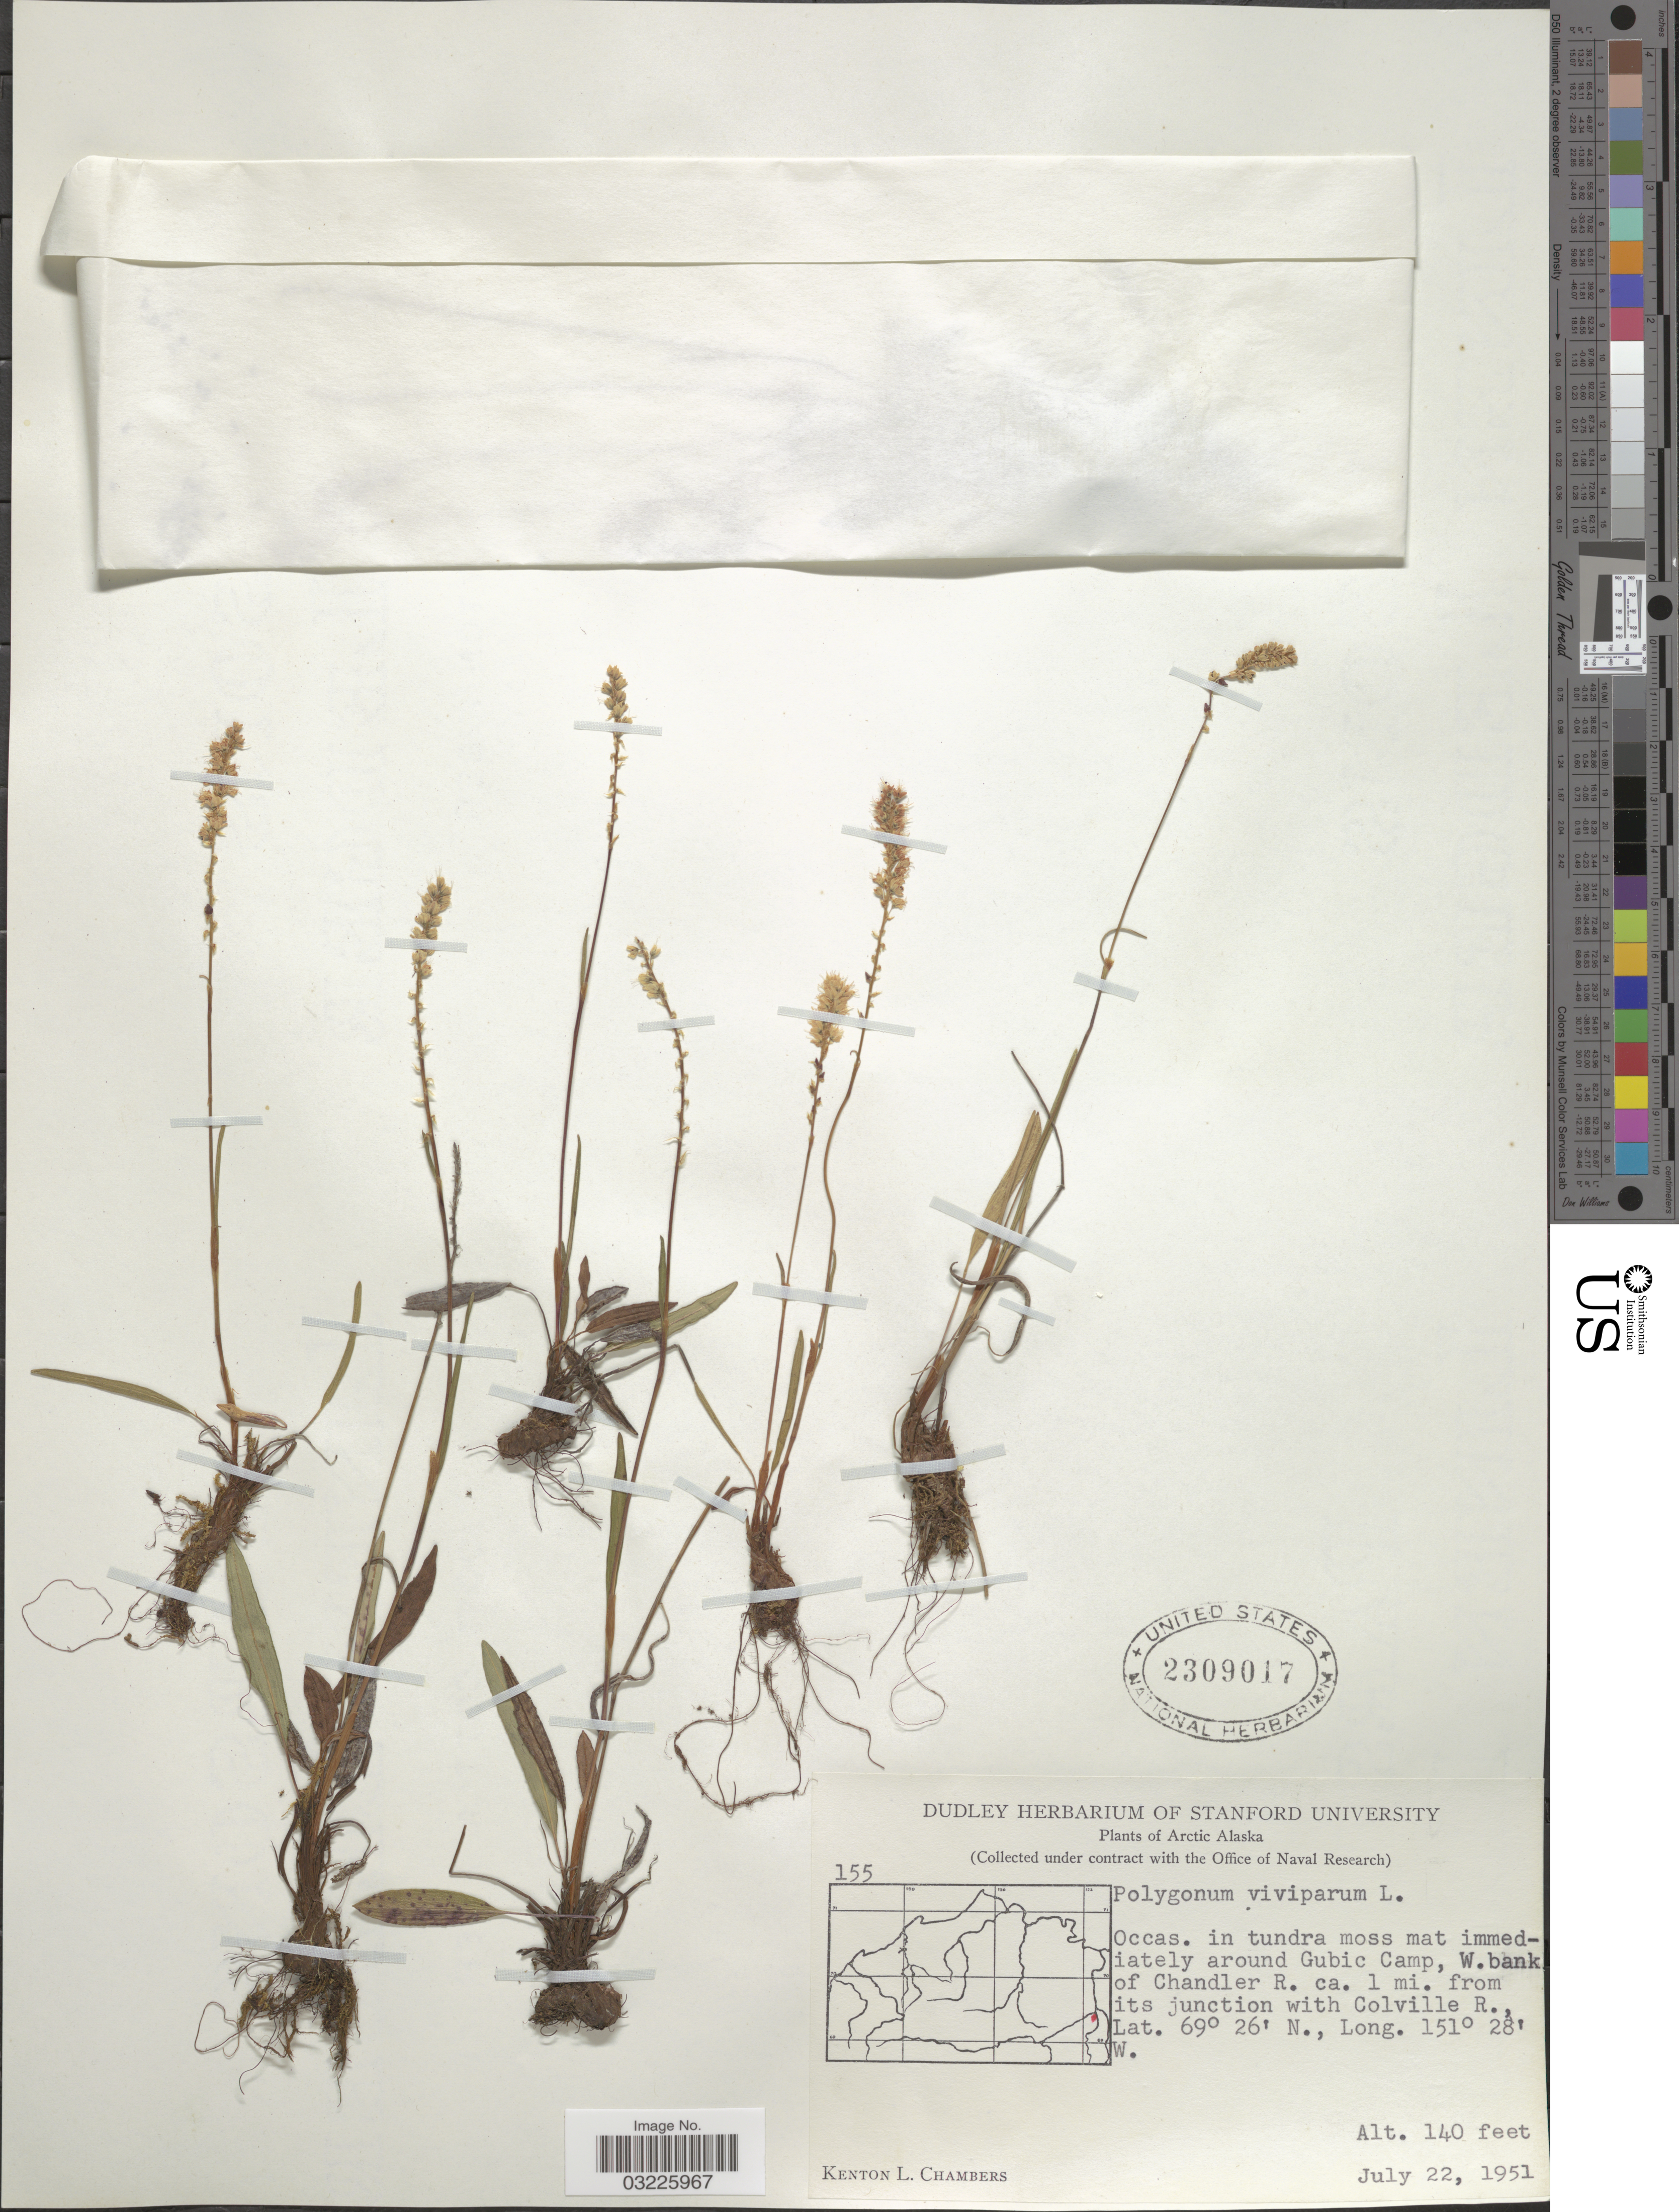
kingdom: Plantae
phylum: Tracheophyta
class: Magnoliopsida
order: Caryophyllales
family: Polygonaceae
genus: Bistorta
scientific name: Bistorta vivipara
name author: (L.) Delarbre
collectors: K. L. Chambers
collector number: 155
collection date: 1951-07-22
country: United States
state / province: Alaska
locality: Arctic Alaska. Immediately around Gubic Camp, W. bank of Chandler R. ca. 1 mi. from its junction with Colville R.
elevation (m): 43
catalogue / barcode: US 2309017